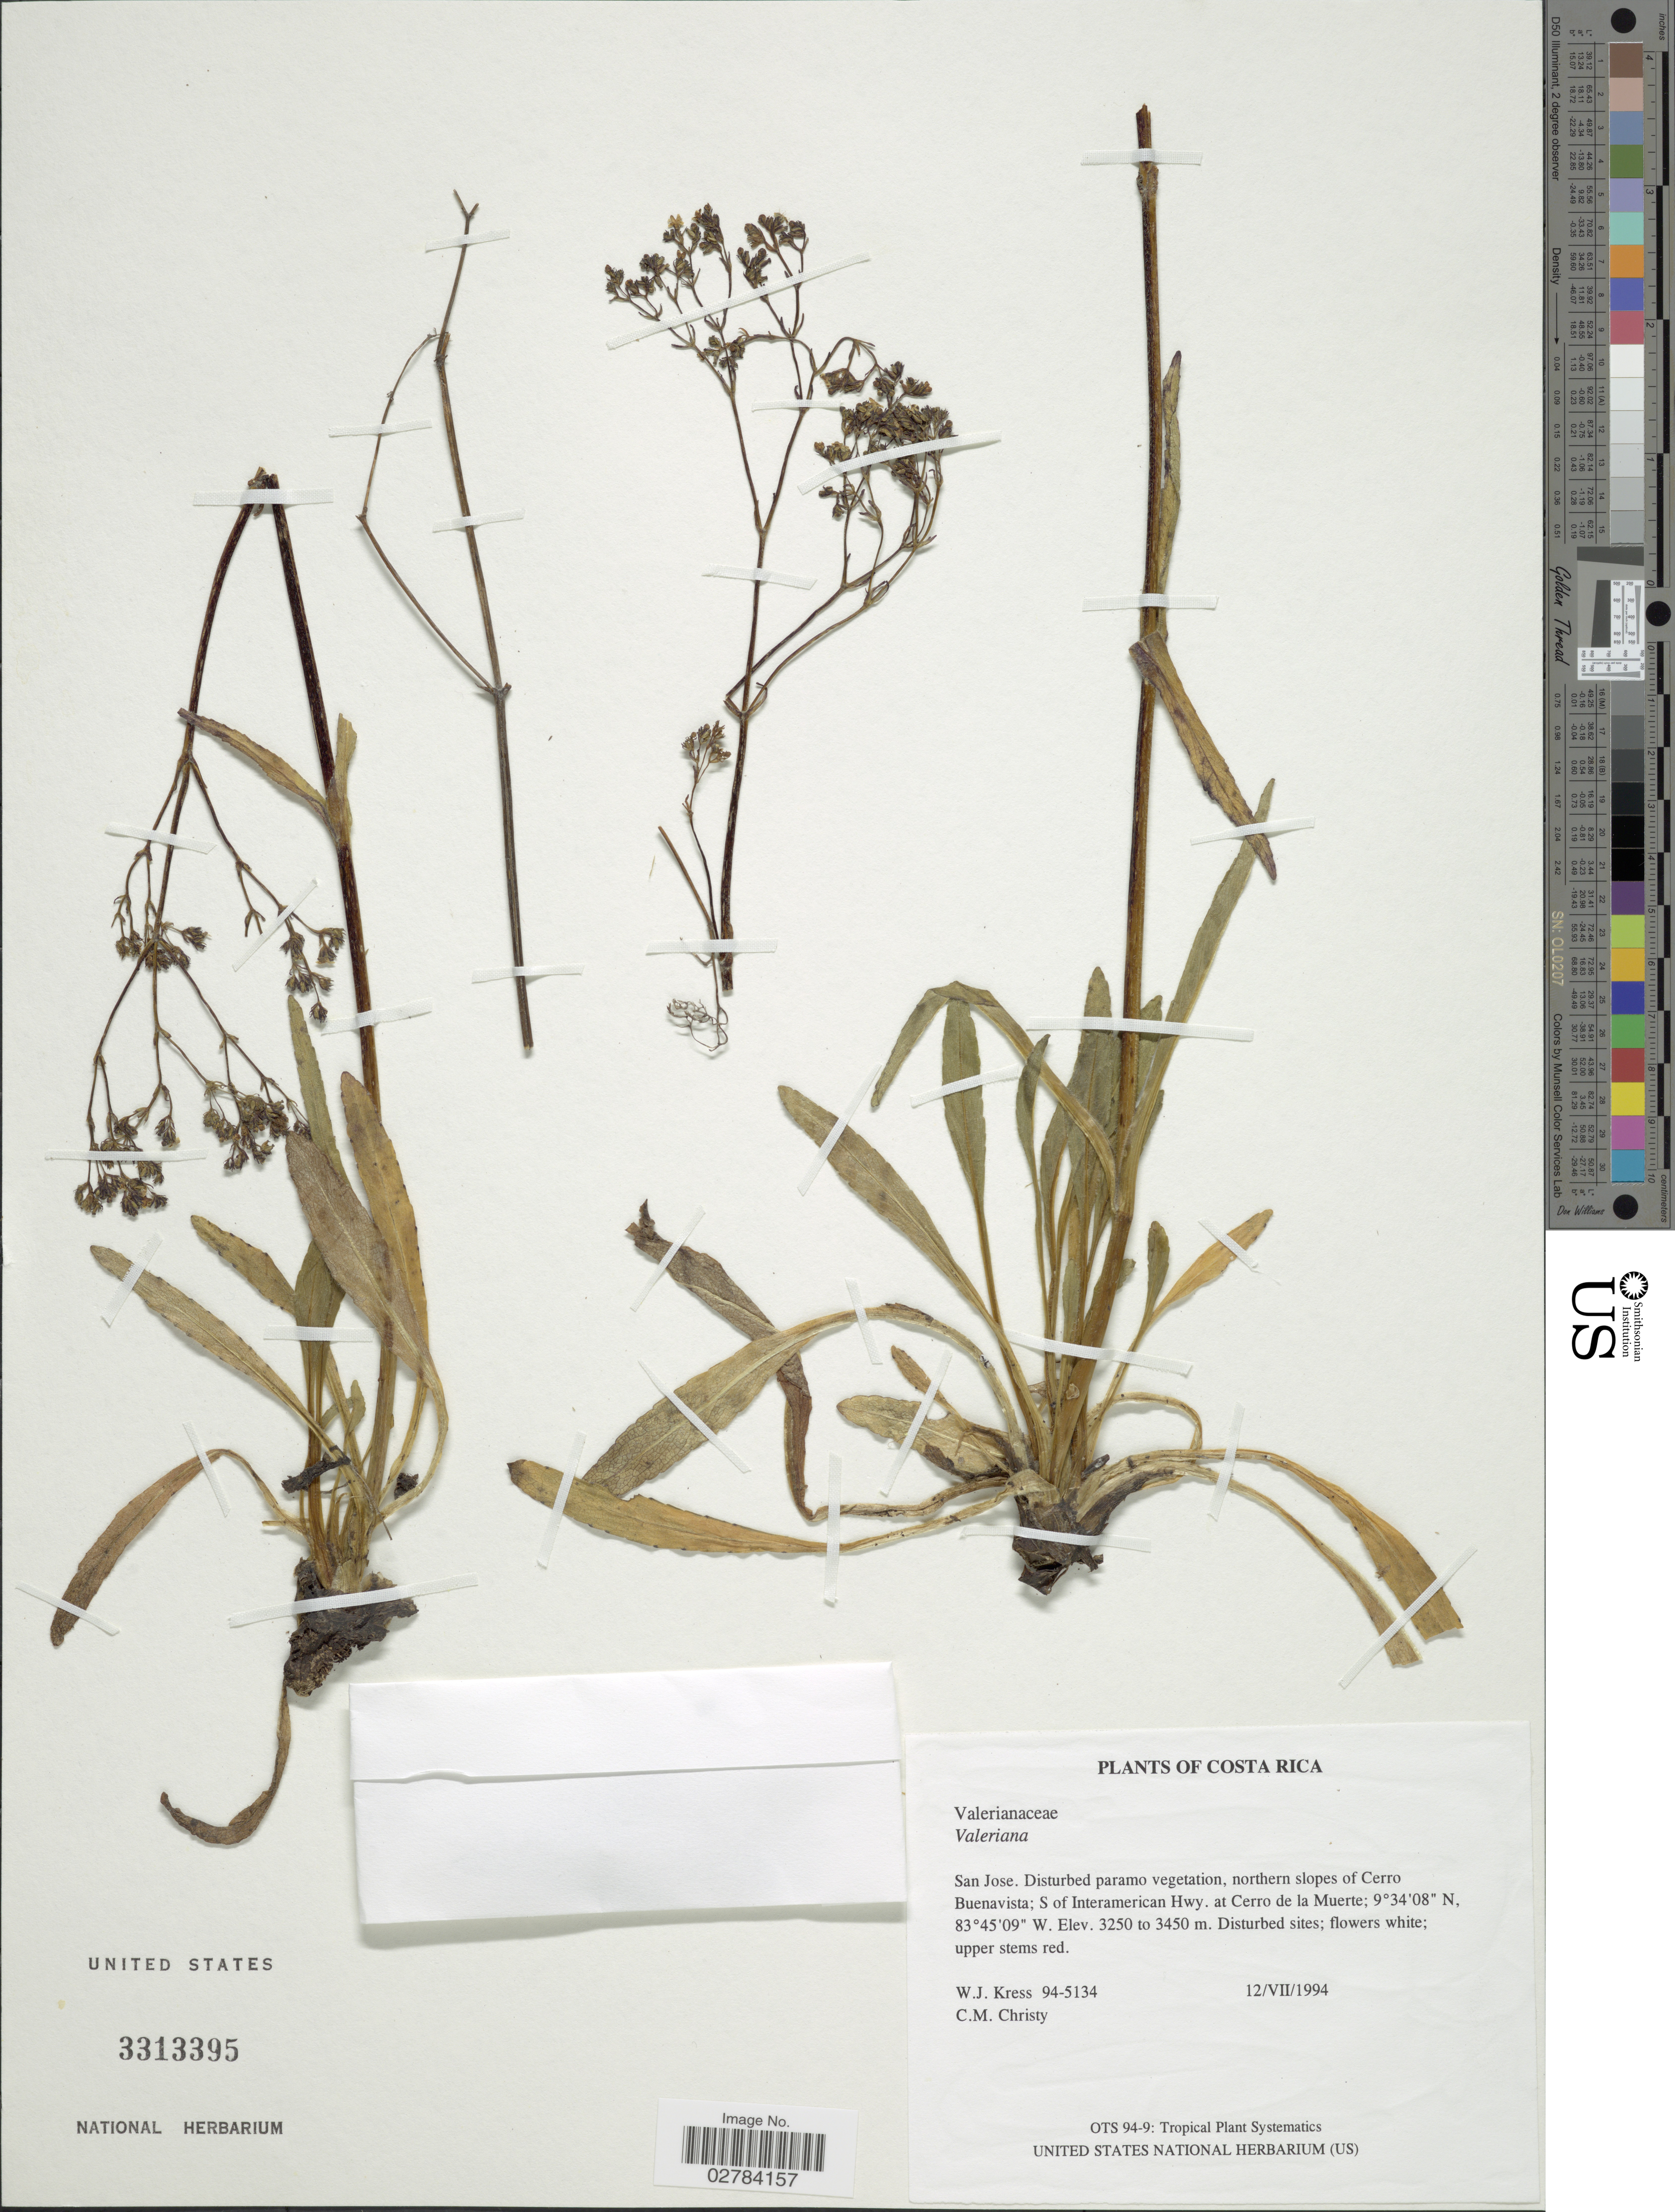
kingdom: Plantae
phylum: Tracheophyta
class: Magnoliopsida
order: Dipsacales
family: Caprifoliaceae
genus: Valeriana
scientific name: Valeriana sp.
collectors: W. J. Kress & C. M. Christy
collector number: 94-5134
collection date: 1994-07-12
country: Costa Rica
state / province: San José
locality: Northern slopes of Cerro Buenavista, S. of Interamerican Hwy. at Cerro de la Muerte.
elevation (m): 3250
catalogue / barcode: US 3313395